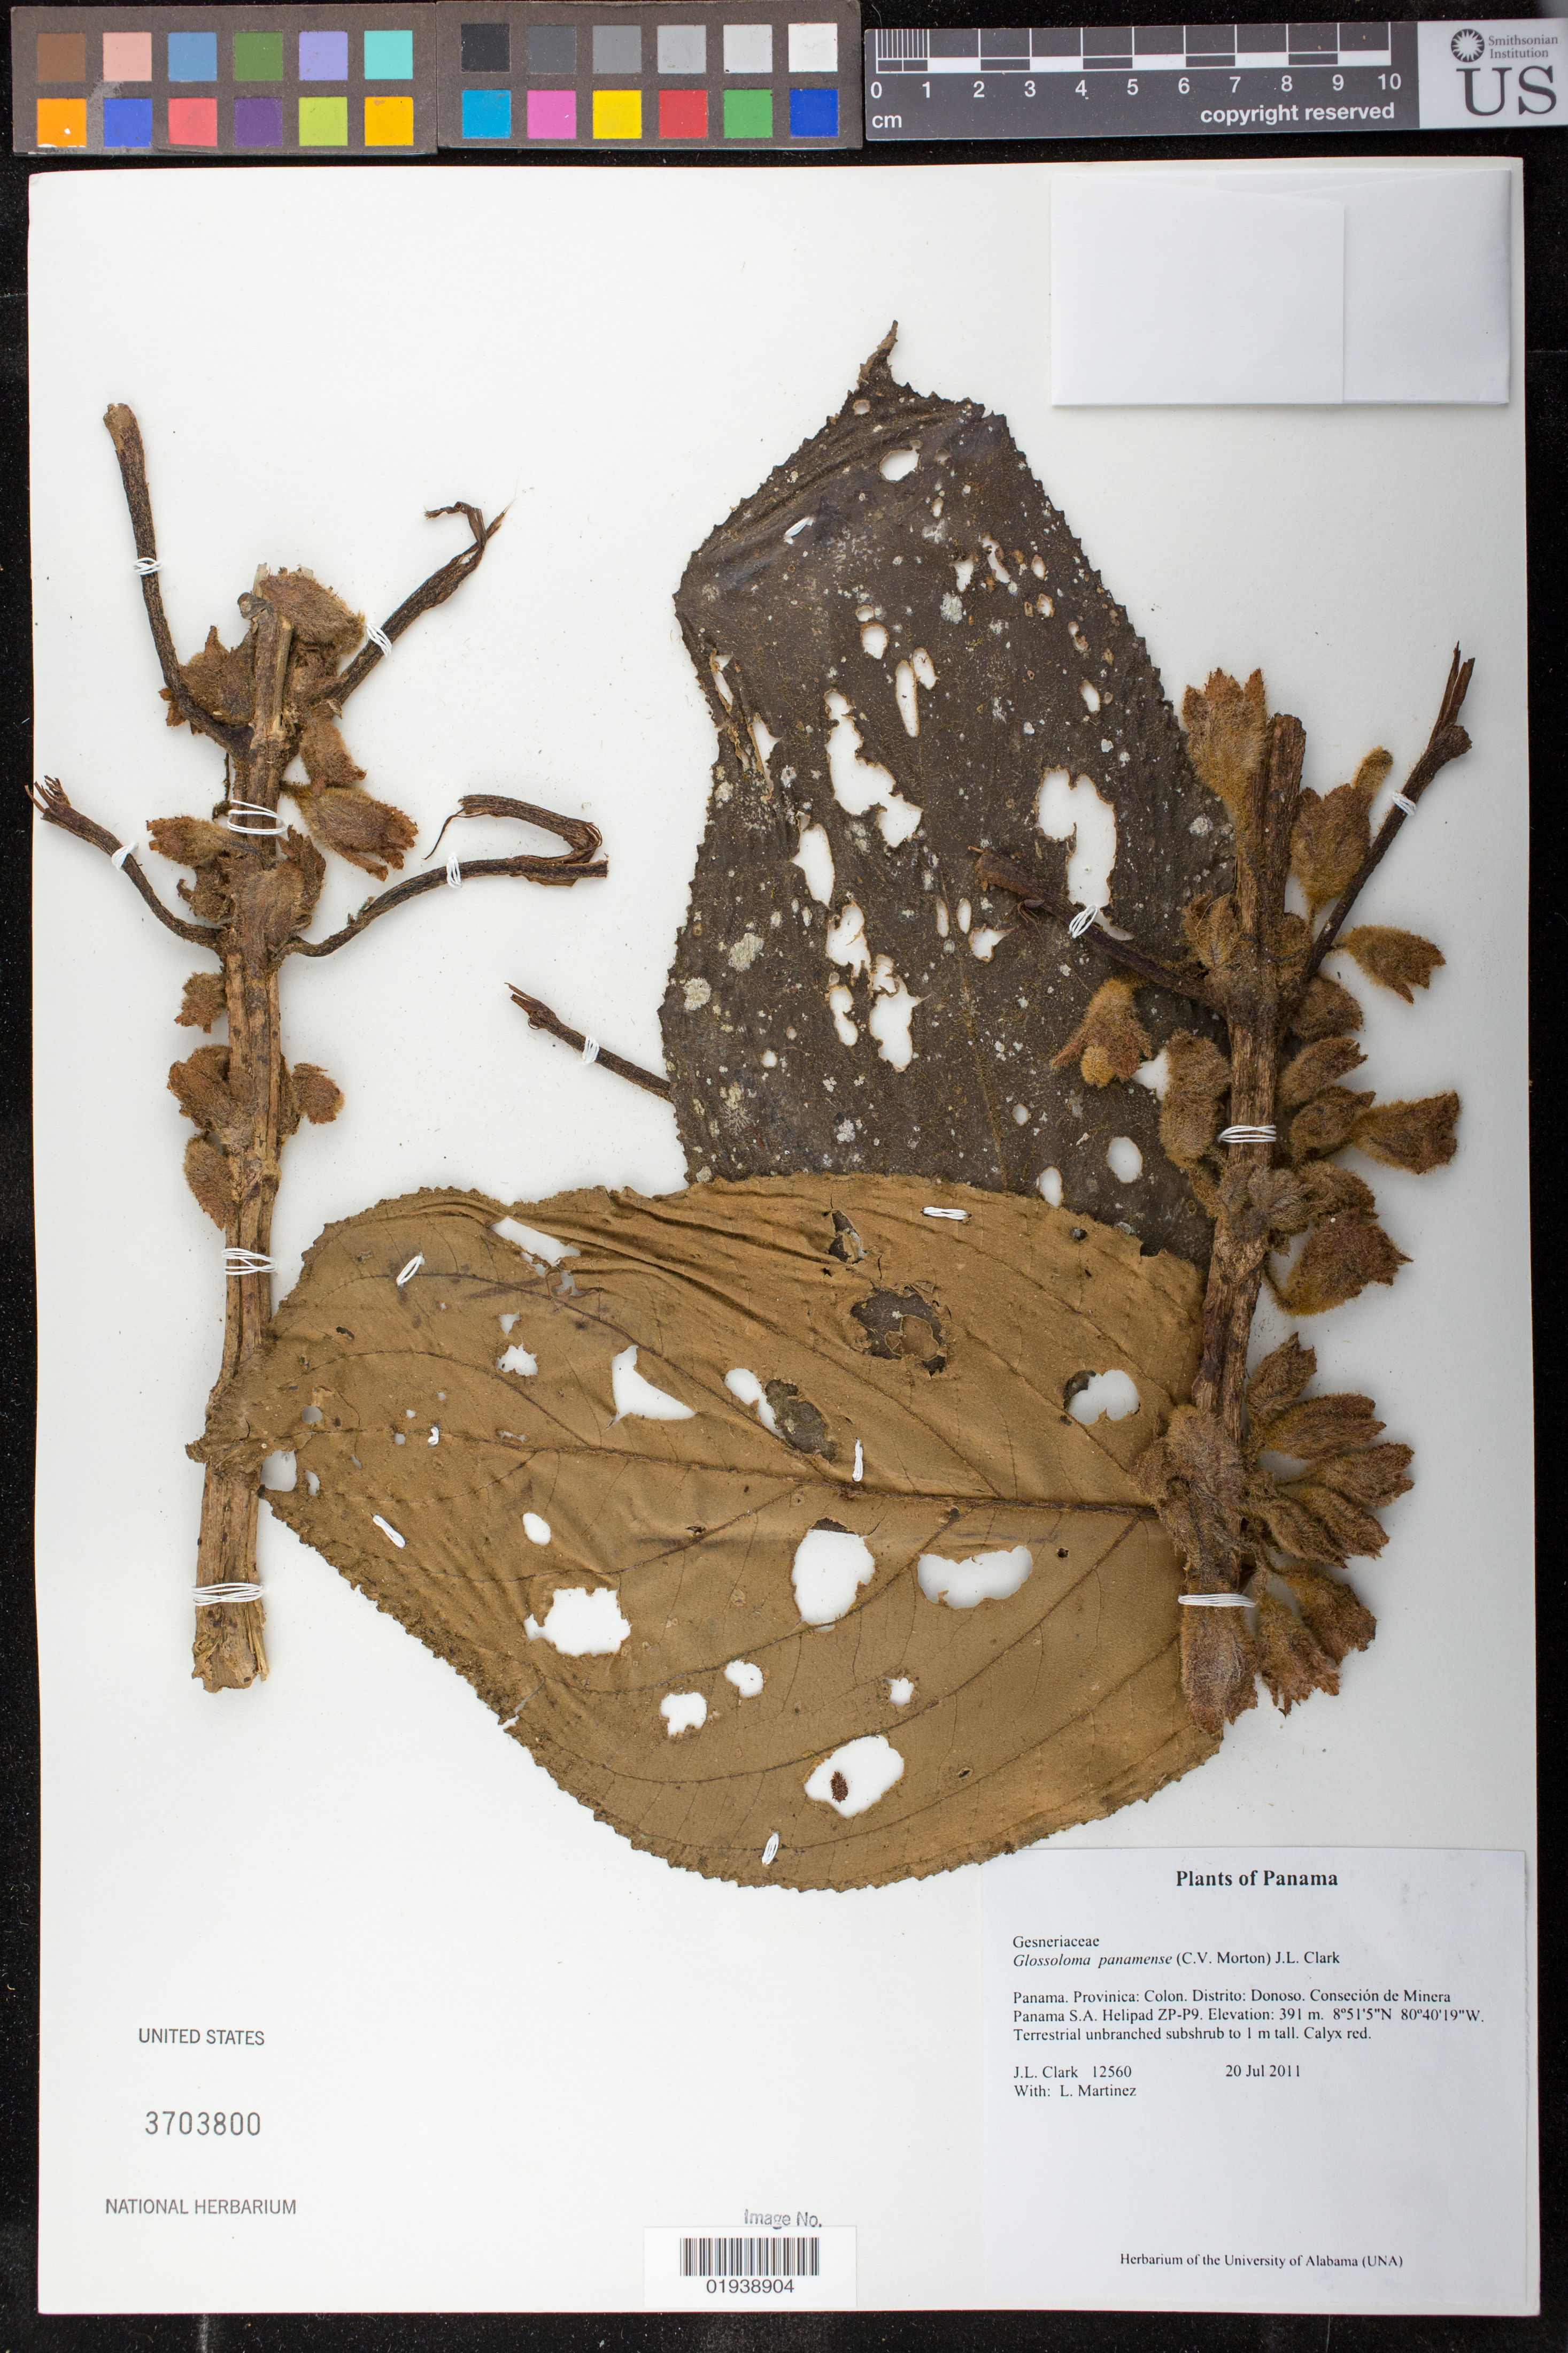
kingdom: Plantae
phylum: Tracheophyta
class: Magnoliopsida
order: Lamiales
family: Gesneriaceae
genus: Glossoloma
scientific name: Glossoloma panamense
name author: (C.V. Morton) J.L. Clark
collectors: J. L. Clark & L. Martinez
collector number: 12560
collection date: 2011-07-20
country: Panama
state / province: Colón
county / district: Donoso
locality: Conseción de Minera Panama S.A. Helipad ZP-P9.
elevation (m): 391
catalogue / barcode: US 3703800